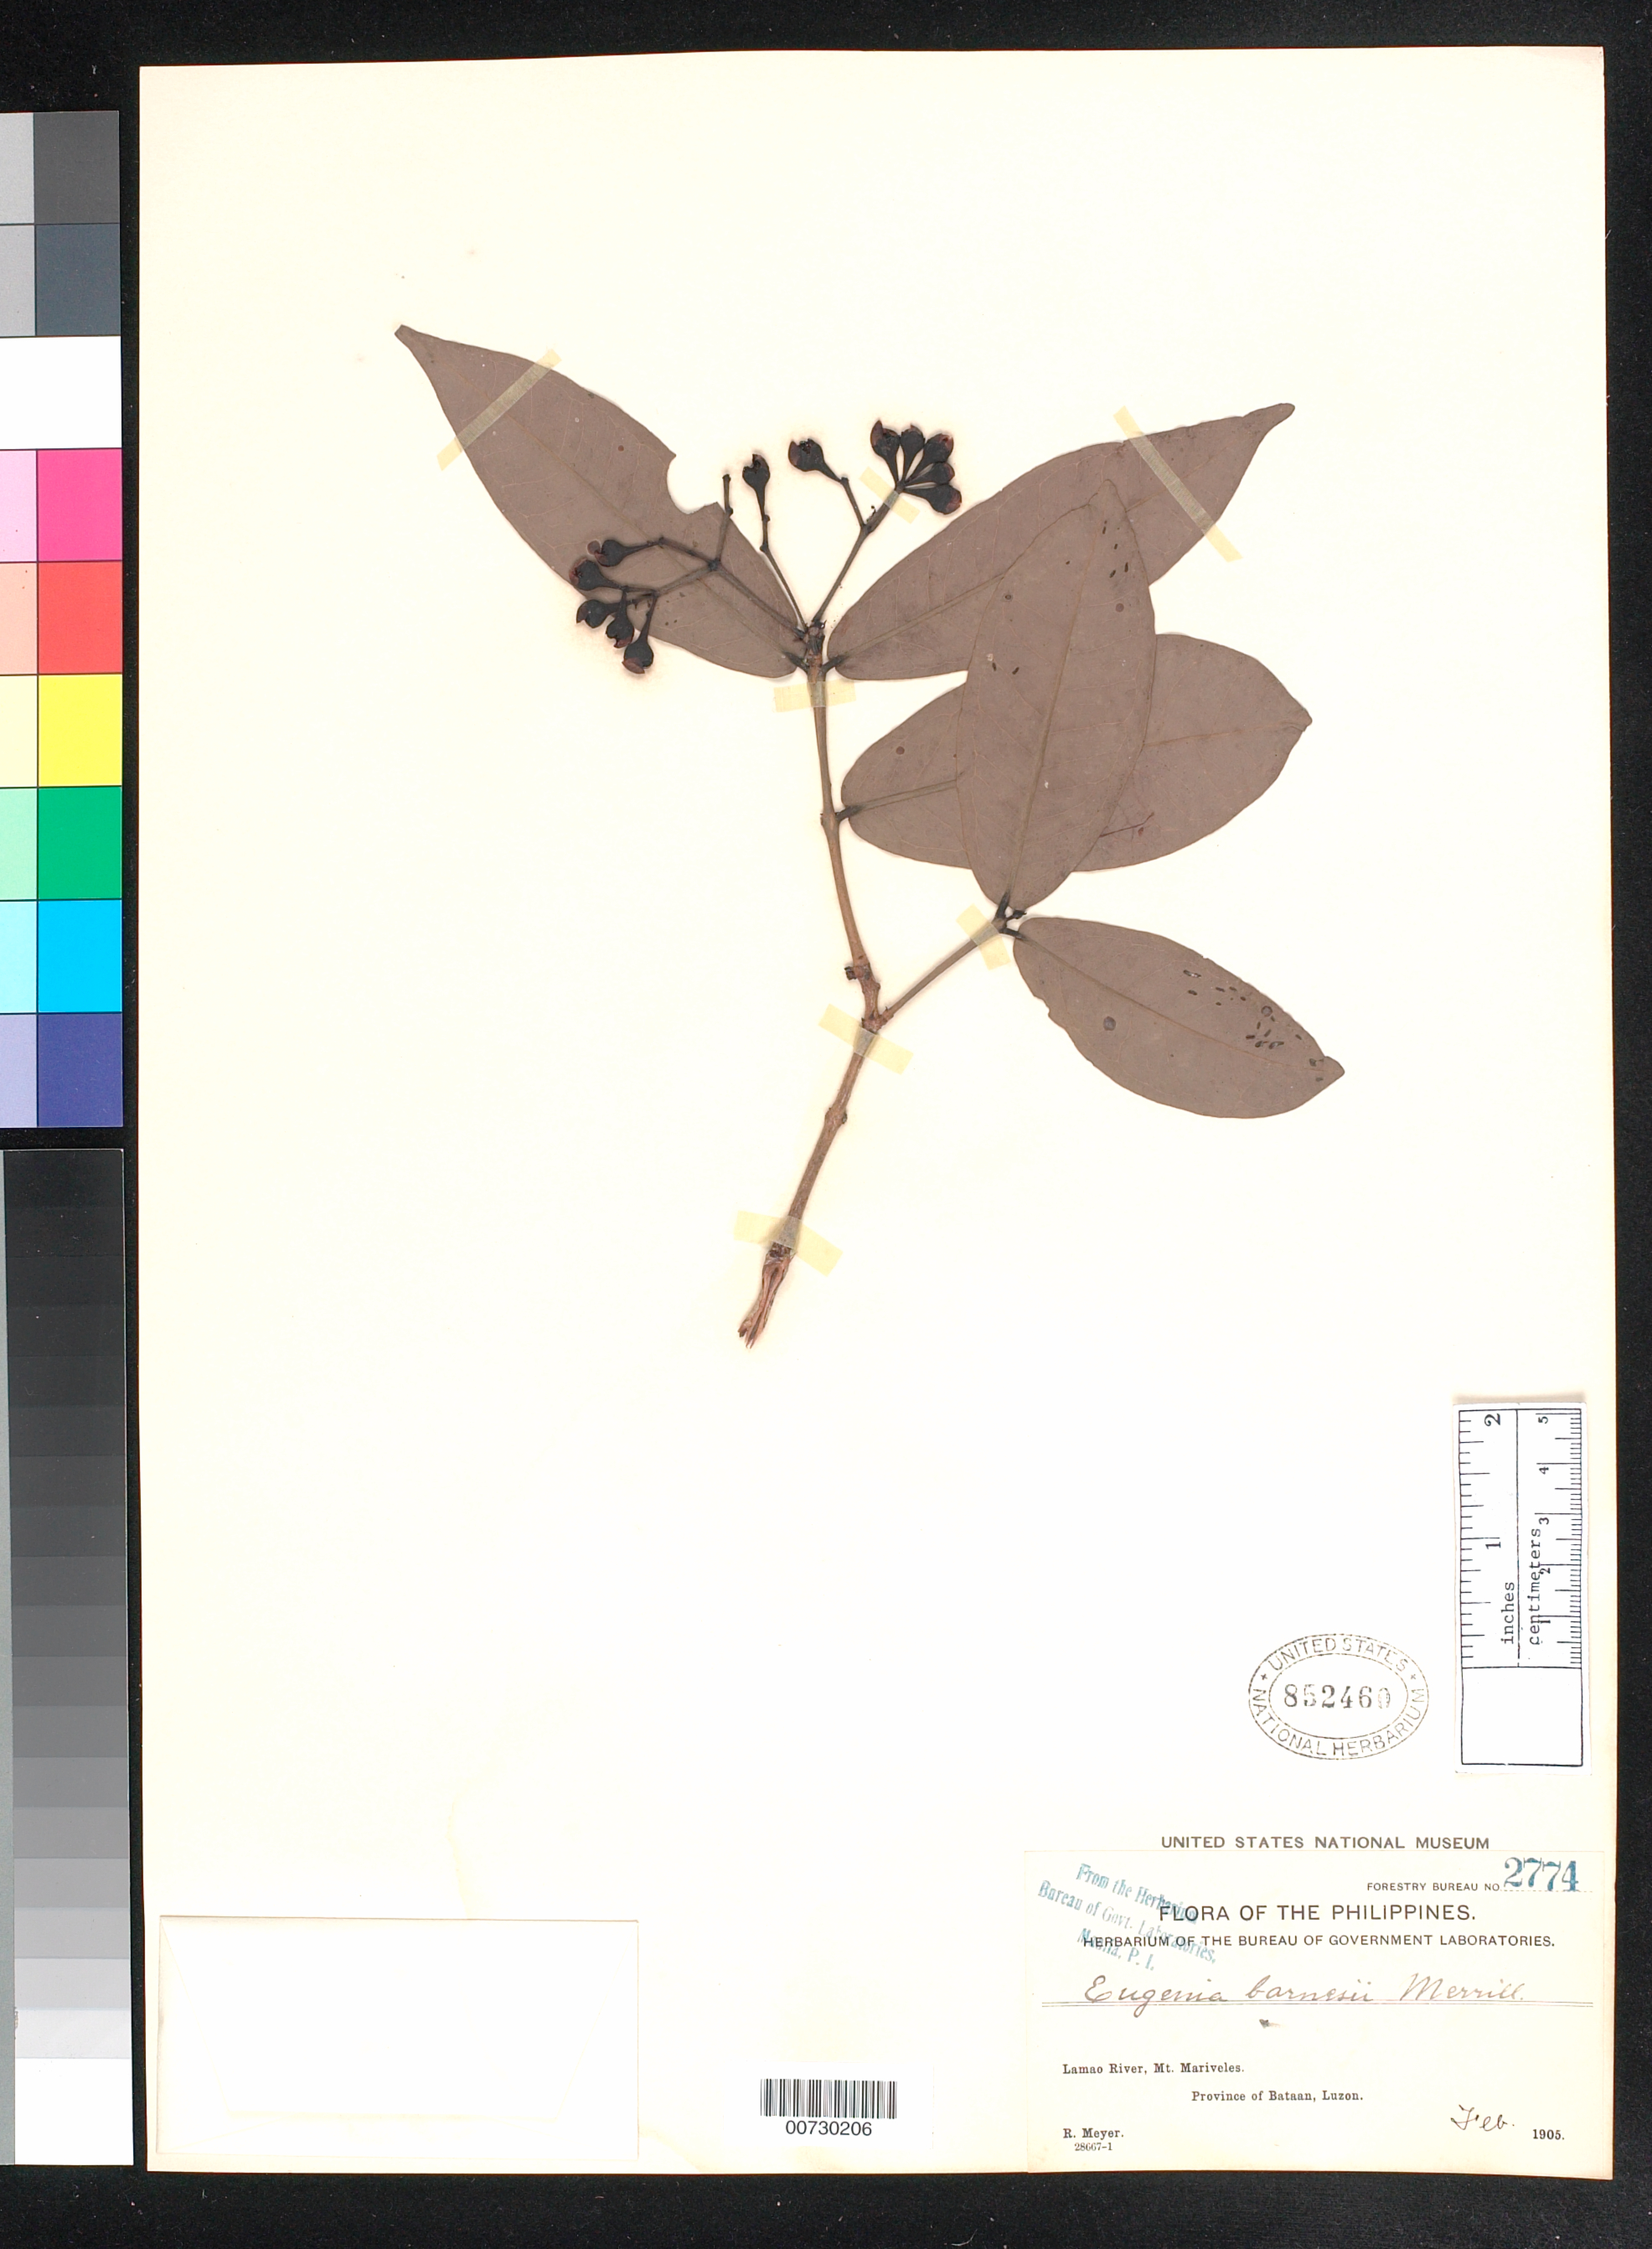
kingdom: Plantae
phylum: Tracheophyta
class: Magnoliopsida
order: Myrtales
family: Myrtaceae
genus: Syzygium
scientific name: Syzygium barnesii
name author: (Merr.) Merr.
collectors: R. Meyer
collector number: For. Bur. 2774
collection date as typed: Feb 1905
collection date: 1905-02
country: Philippines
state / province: Central Luzon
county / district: Bataan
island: Luzon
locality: Luzon, Lamao River, Mt. Mariveles.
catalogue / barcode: US 852460